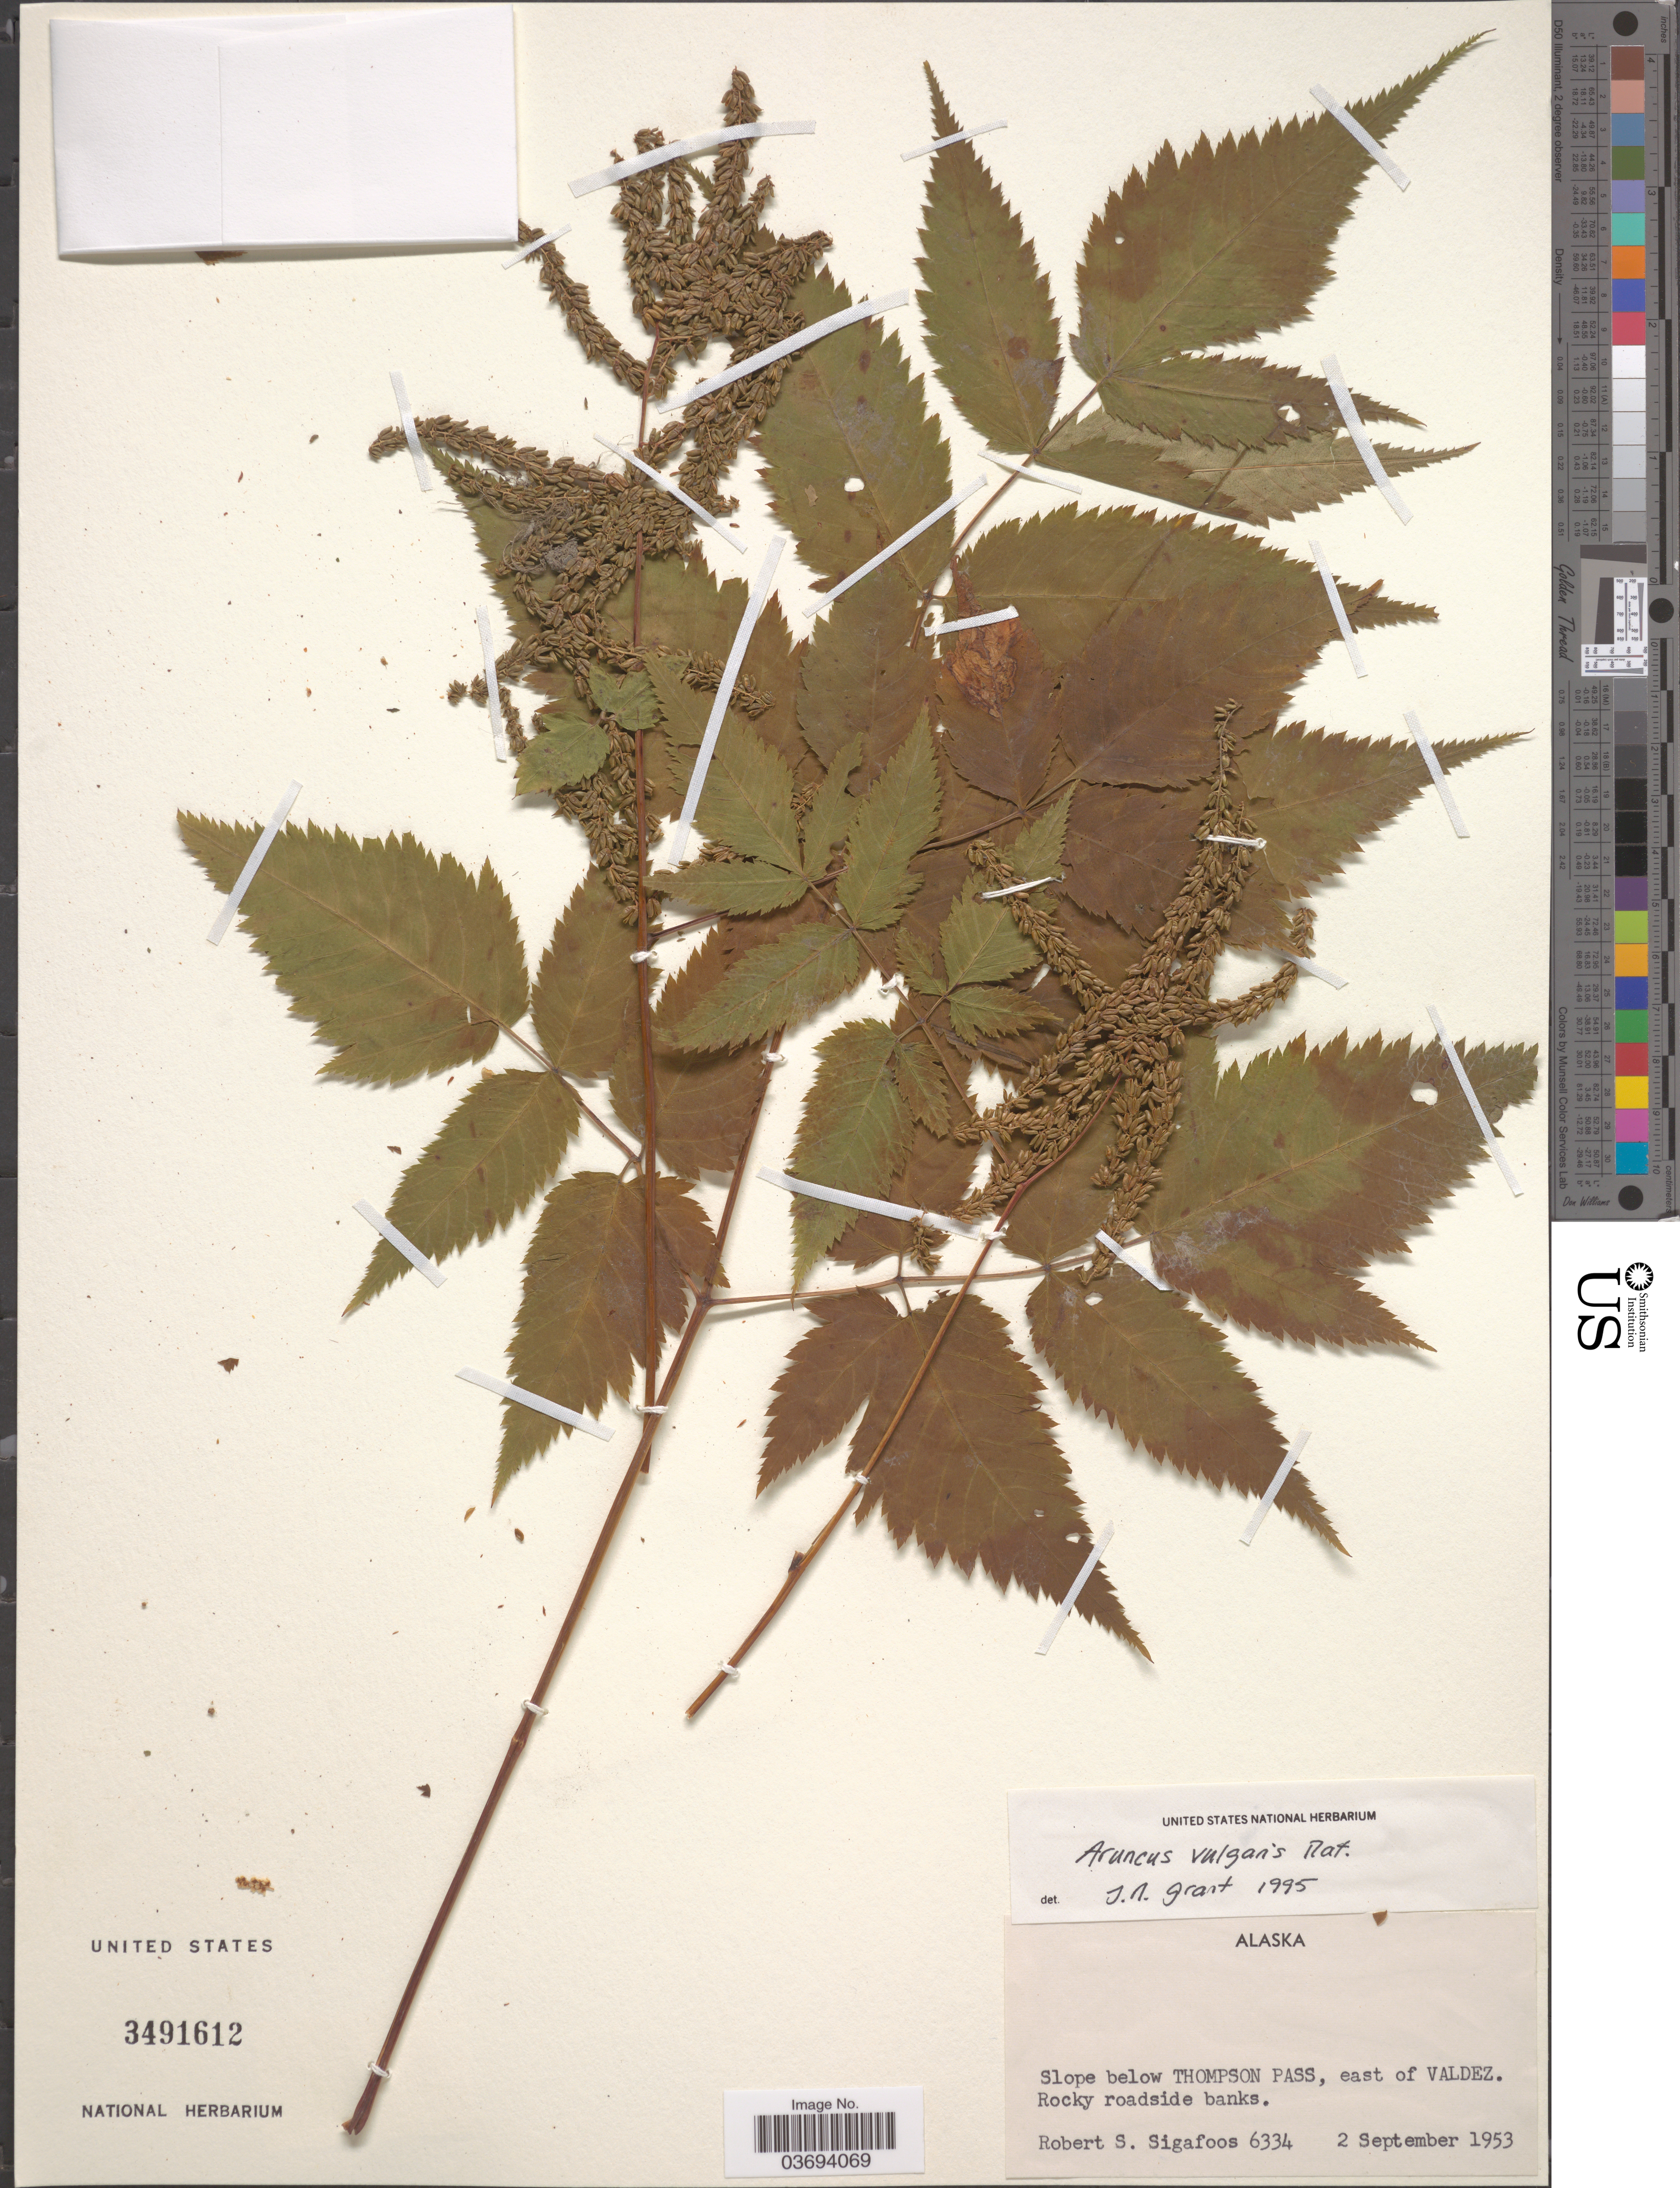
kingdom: Plantae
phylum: Tracheophyta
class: Magnoliopsida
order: Rosales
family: Rosaceae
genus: Aruncus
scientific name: Aruncus dioicus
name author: (Walter) Fernald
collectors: R. Sigafoos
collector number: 6334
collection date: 1953-09-02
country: United States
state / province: Alaska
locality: Slope below Thompson Pass, east of Valdez.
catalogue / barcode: US 3491612